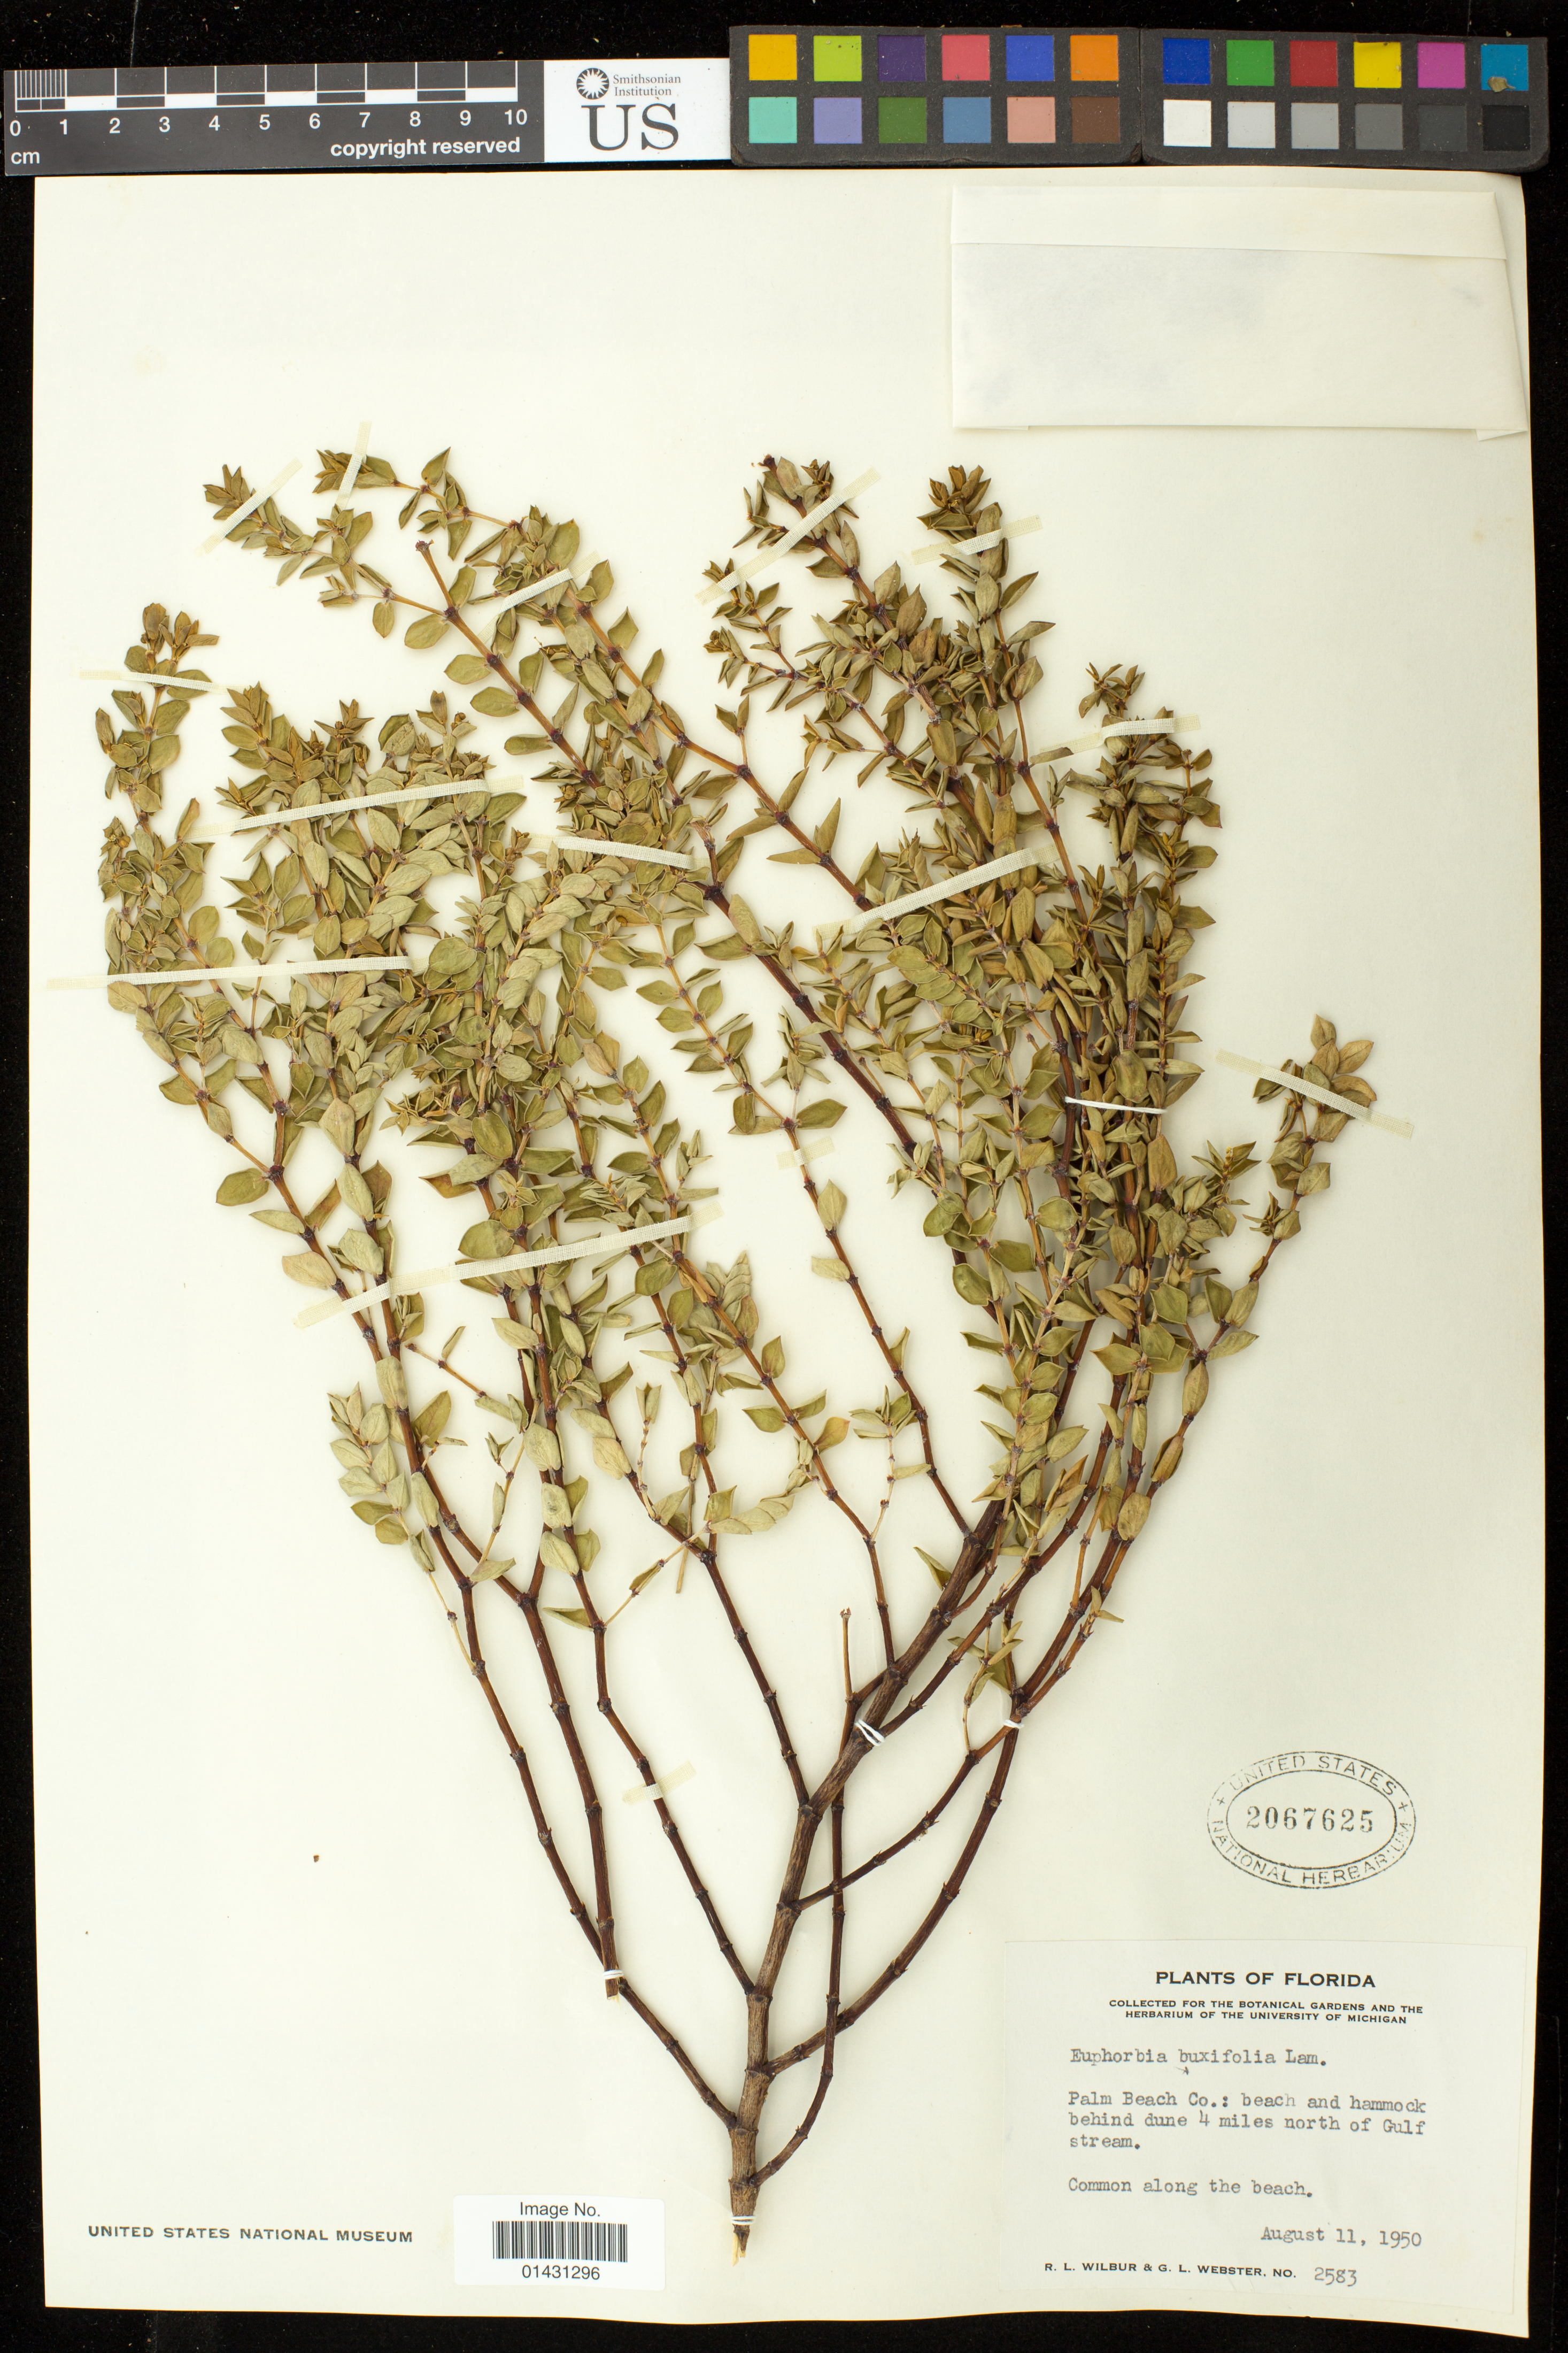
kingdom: Plantae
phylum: Tracheophyta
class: Magnoliopsida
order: Malpighiales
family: Euphorbiaceae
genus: Euphorbia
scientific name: Euphorbia mesembryanthemifolia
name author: Jacq.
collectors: R. L. Wilbur & G. L. Webster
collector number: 2583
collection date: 1950-08-11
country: United States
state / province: Florida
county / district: Palm Beach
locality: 4 miles north of Gulf stream.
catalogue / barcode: US 2067625